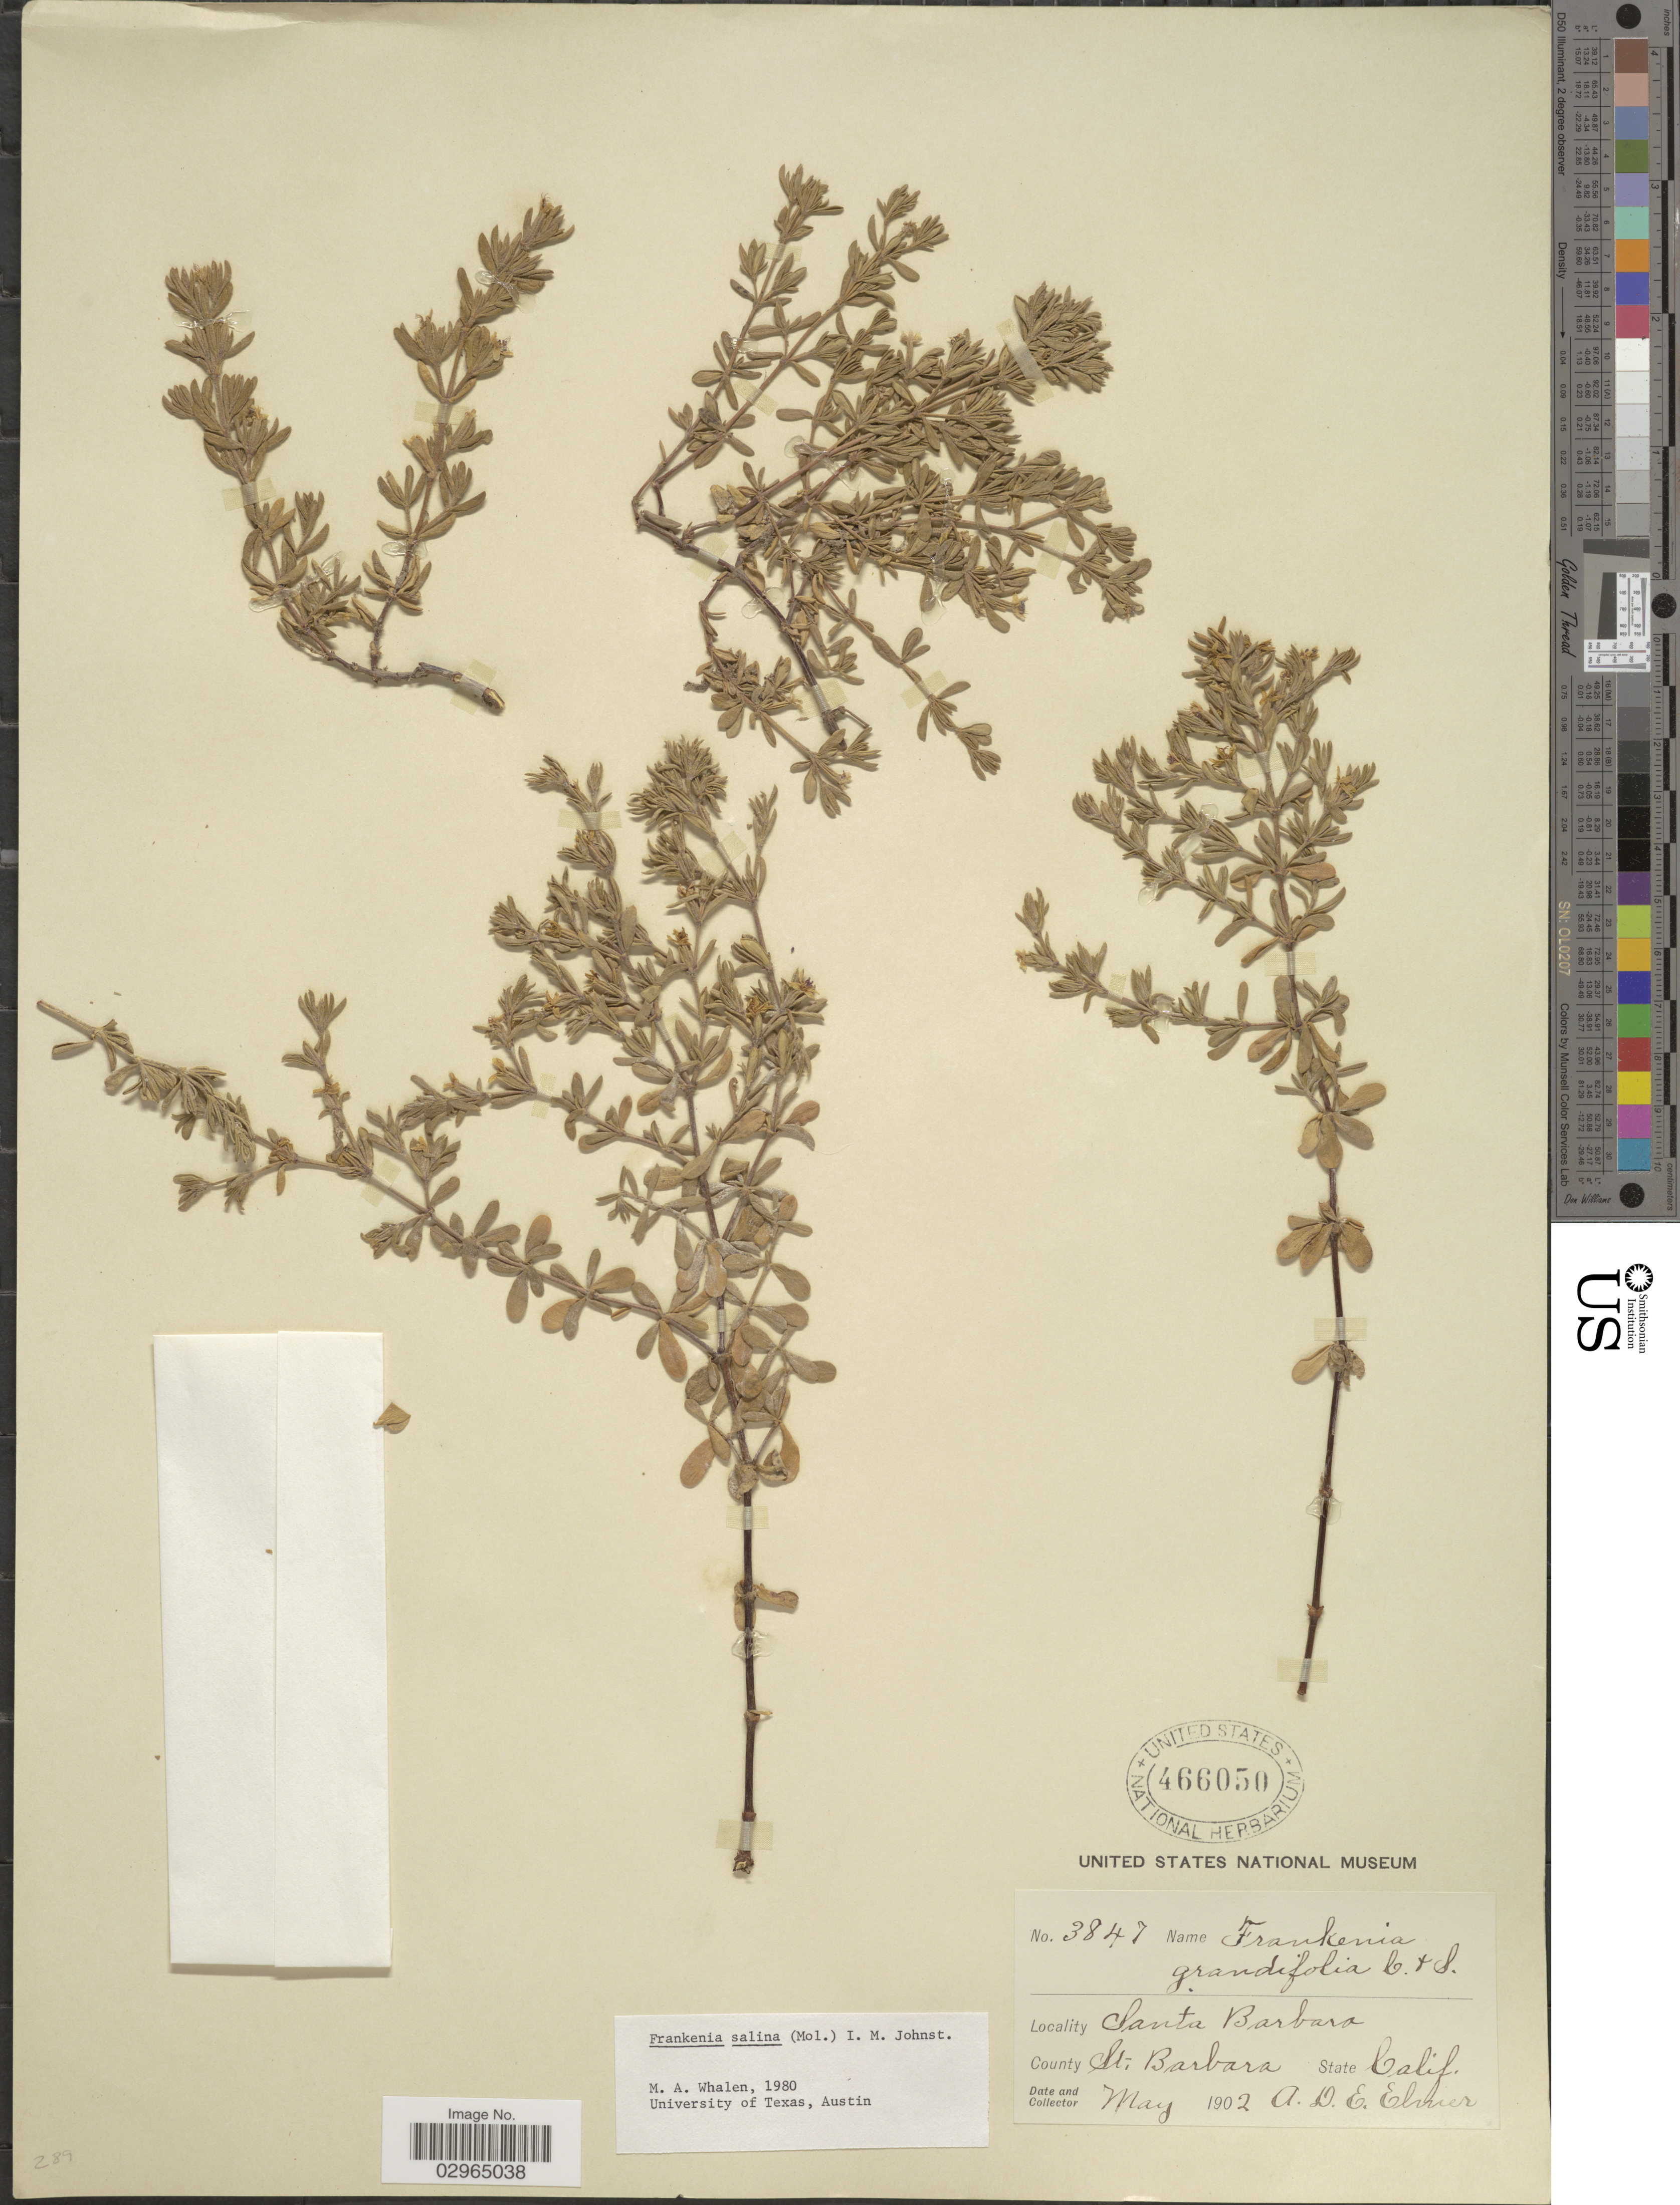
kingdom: Plantae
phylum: Tracheophyta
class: Magnoliopsida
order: Caryophyllales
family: Frankeniaceae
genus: Frankenia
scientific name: Frankenia salina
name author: (Molina) I.M. Johnst.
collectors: A. D. E. Elmer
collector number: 3847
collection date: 1902-05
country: United States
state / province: California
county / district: Santa Barbara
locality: Santa Barbara. County St. Barbara.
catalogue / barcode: US 466050